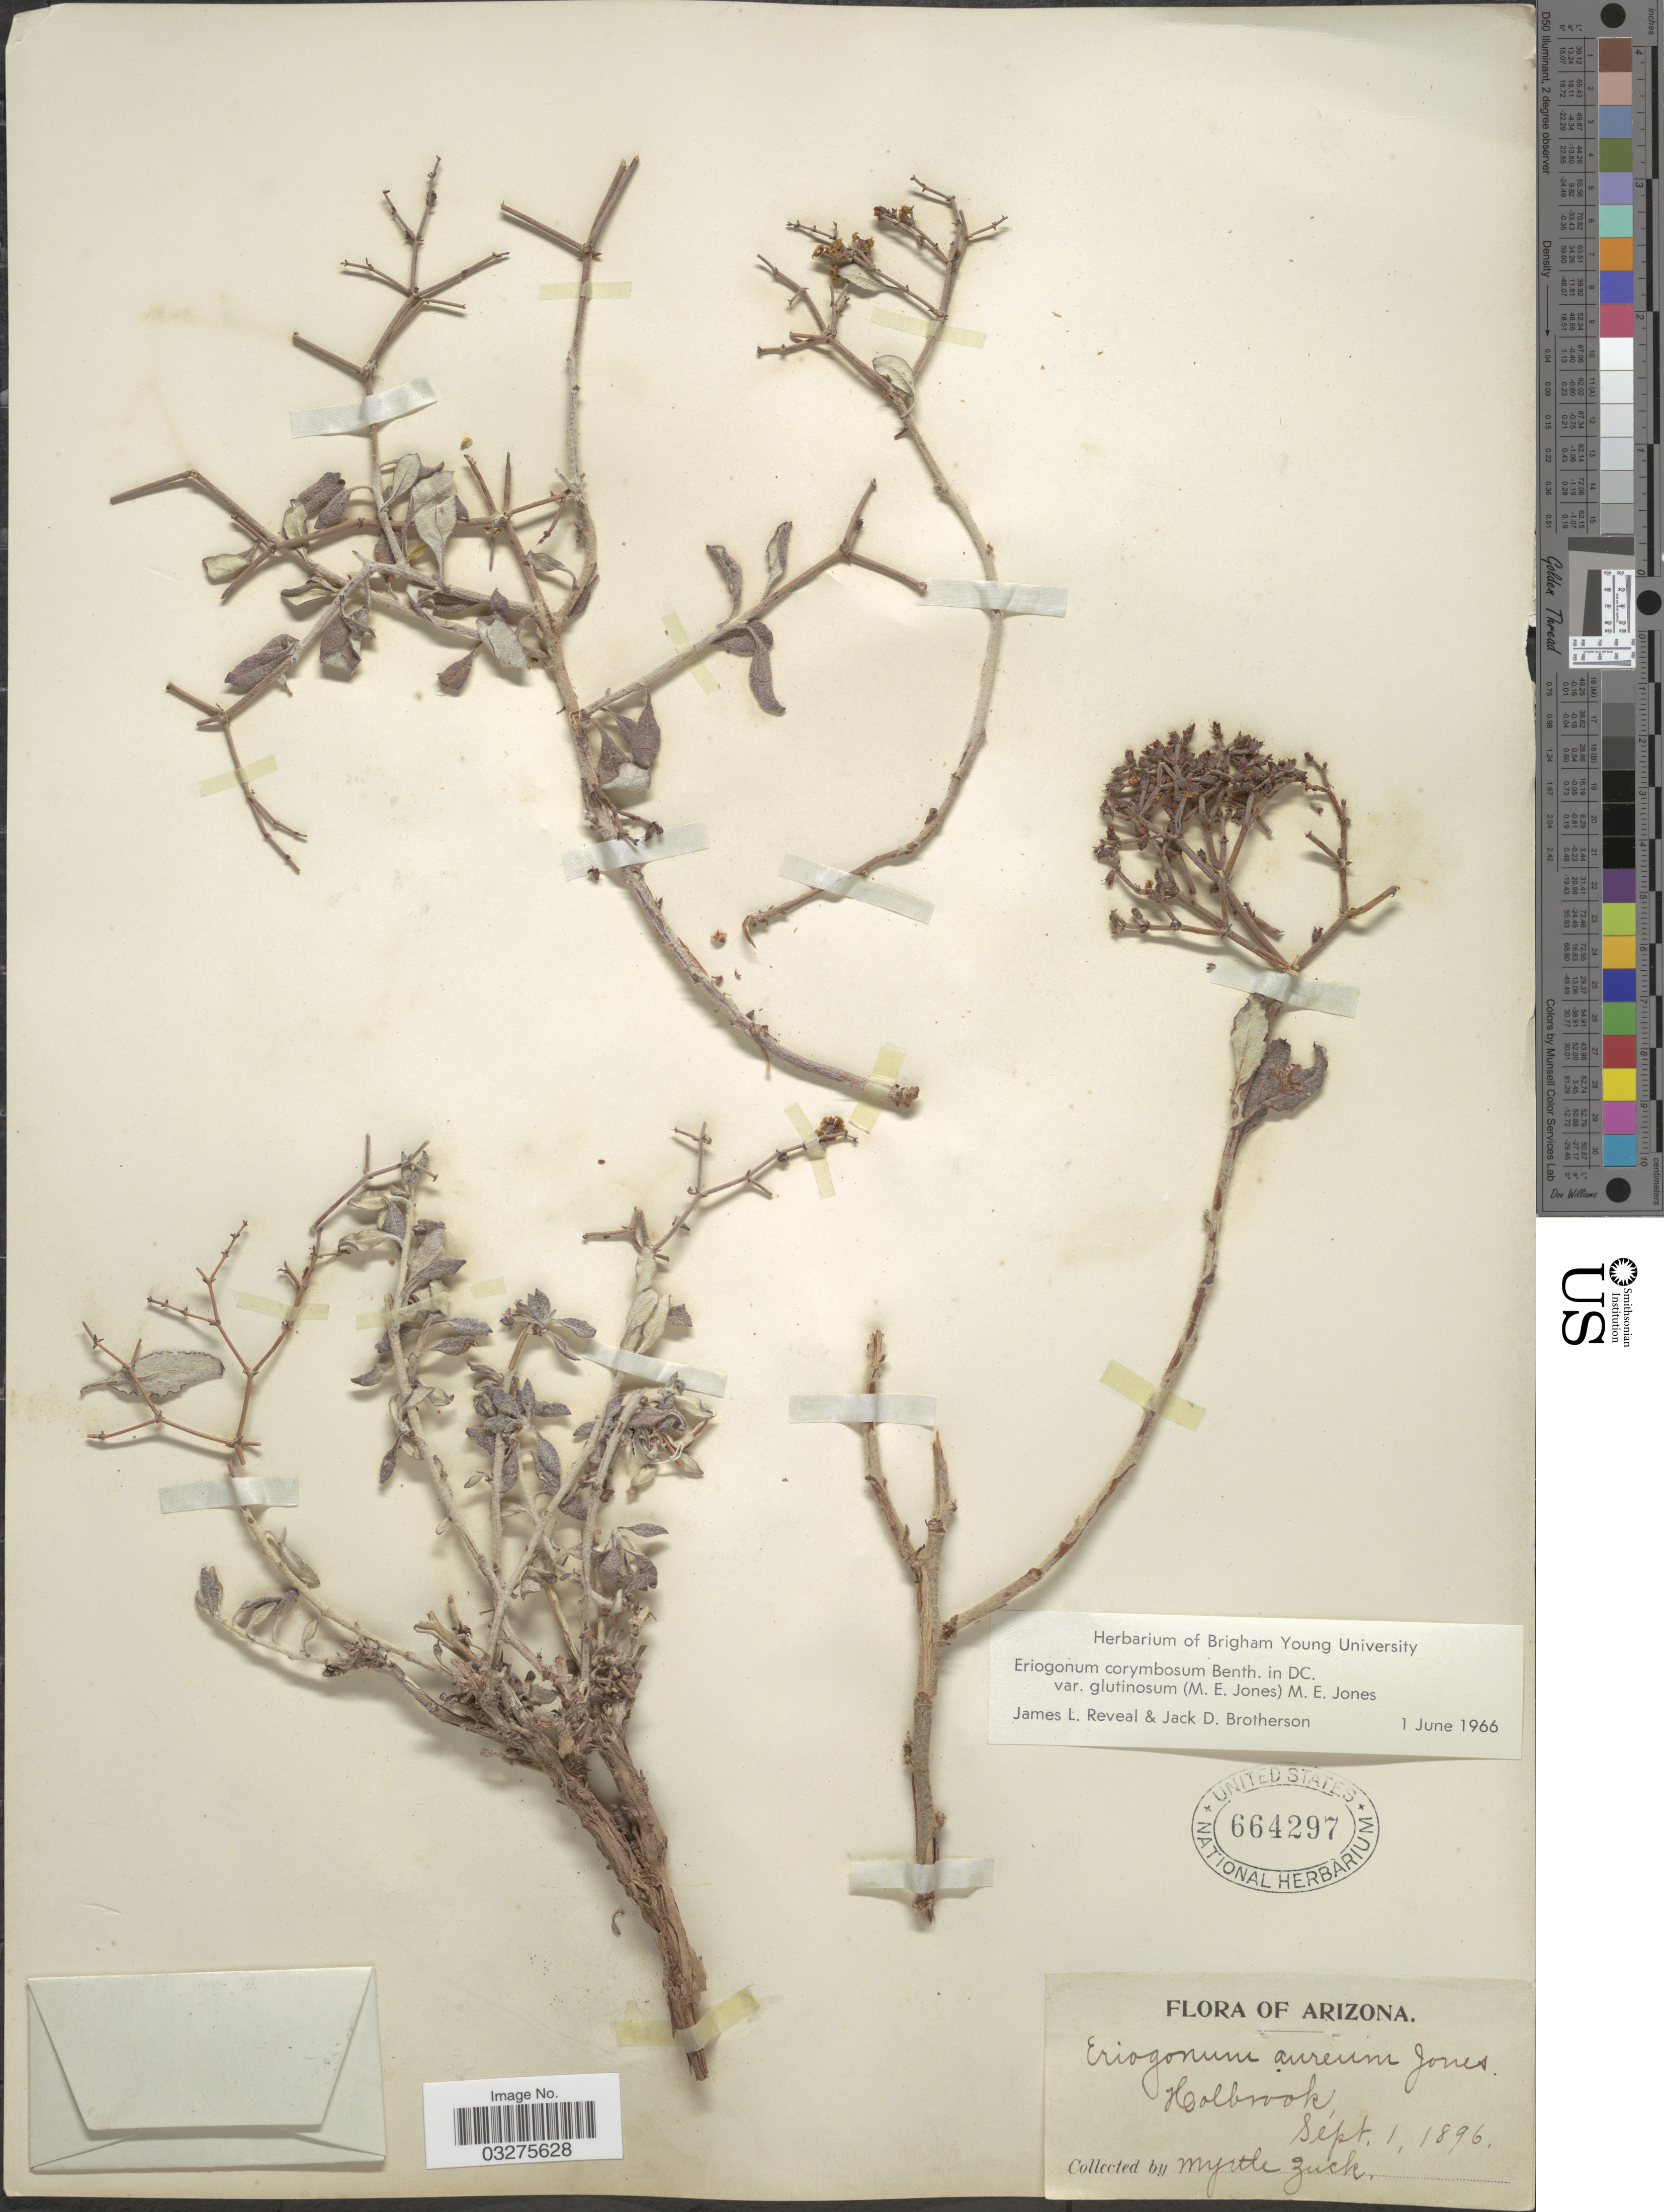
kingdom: Plantae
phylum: Tracheophyta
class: Magnoliopsida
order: Caryophyllales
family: Polygonaceae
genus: Eriogonum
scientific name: Eriogonum corymbosum var. glutinosum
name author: (M.E. Jones) M.E. Jones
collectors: M. Zuck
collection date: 1896-09-01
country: United States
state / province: Arizona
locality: Holbrook.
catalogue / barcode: US 664297